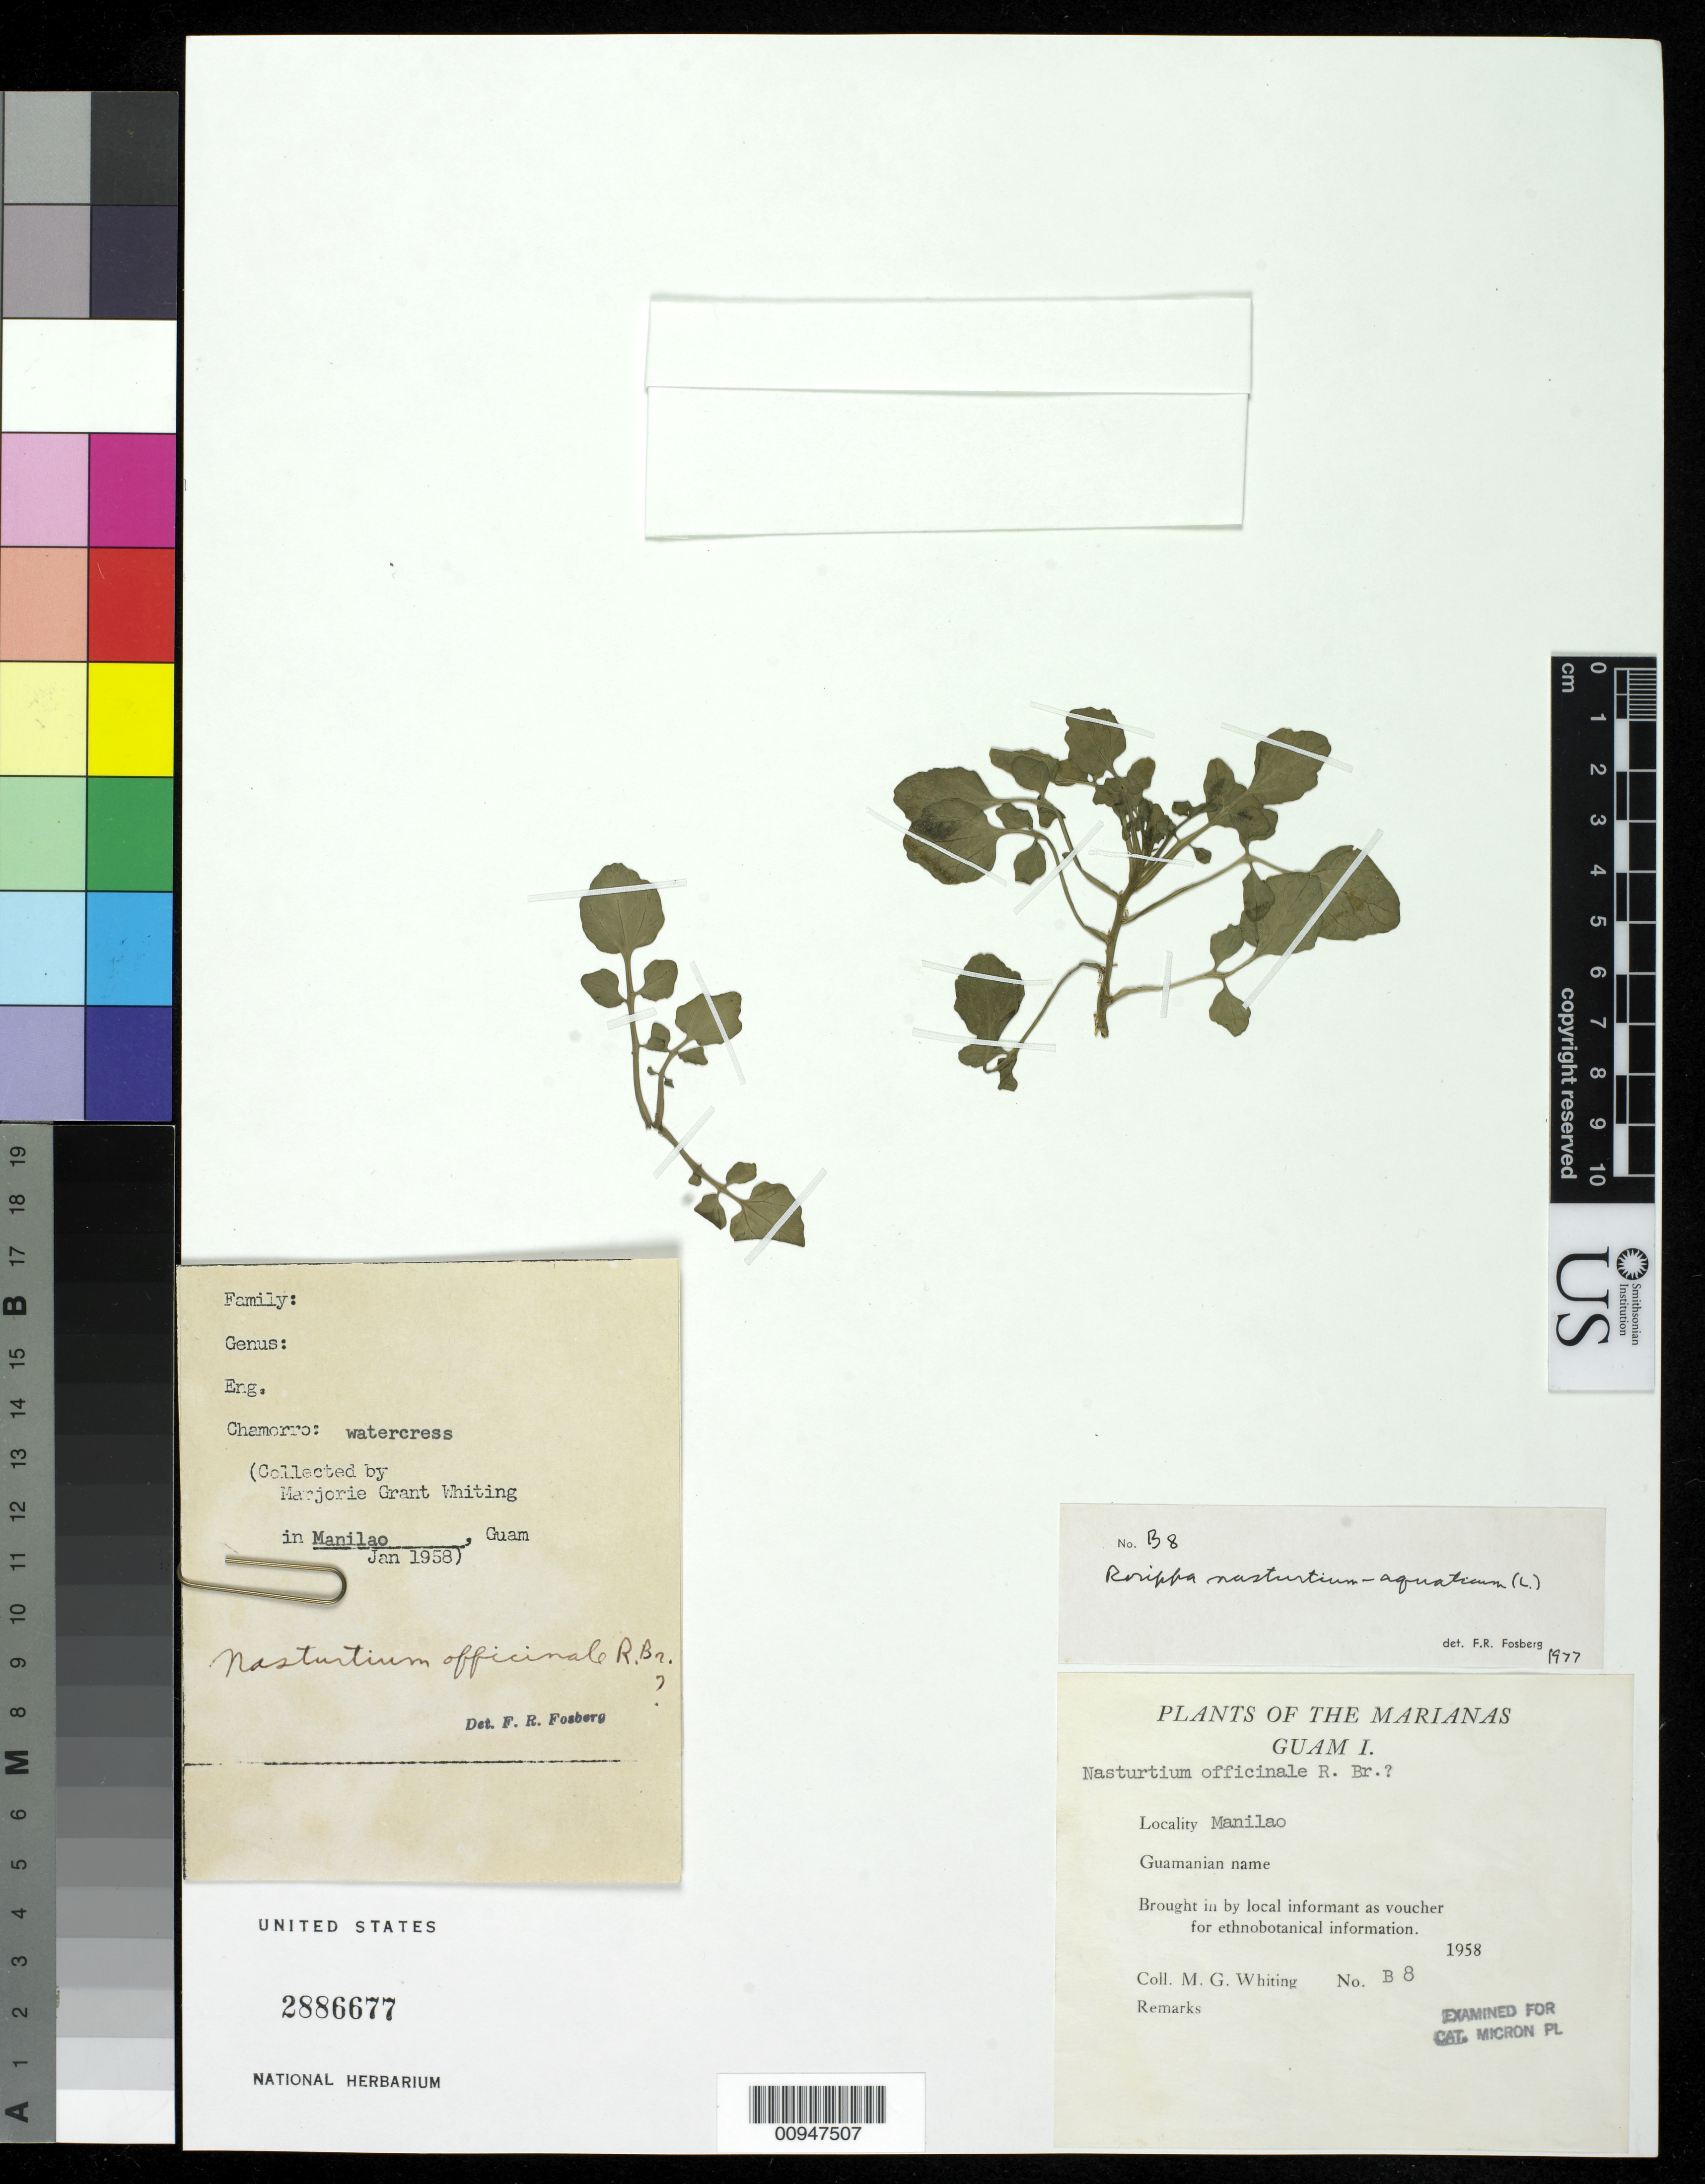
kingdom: Plantae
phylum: Tracheophyta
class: Magnoliopsida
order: Brassicales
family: Brassicaceae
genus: Nasturtium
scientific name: Nasturtium officinale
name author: R. Br.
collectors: M. Whiting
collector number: B 8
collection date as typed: Jan 1958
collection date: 1958-01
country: Guam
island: Guam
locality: Manilao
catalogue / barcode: US 2886677